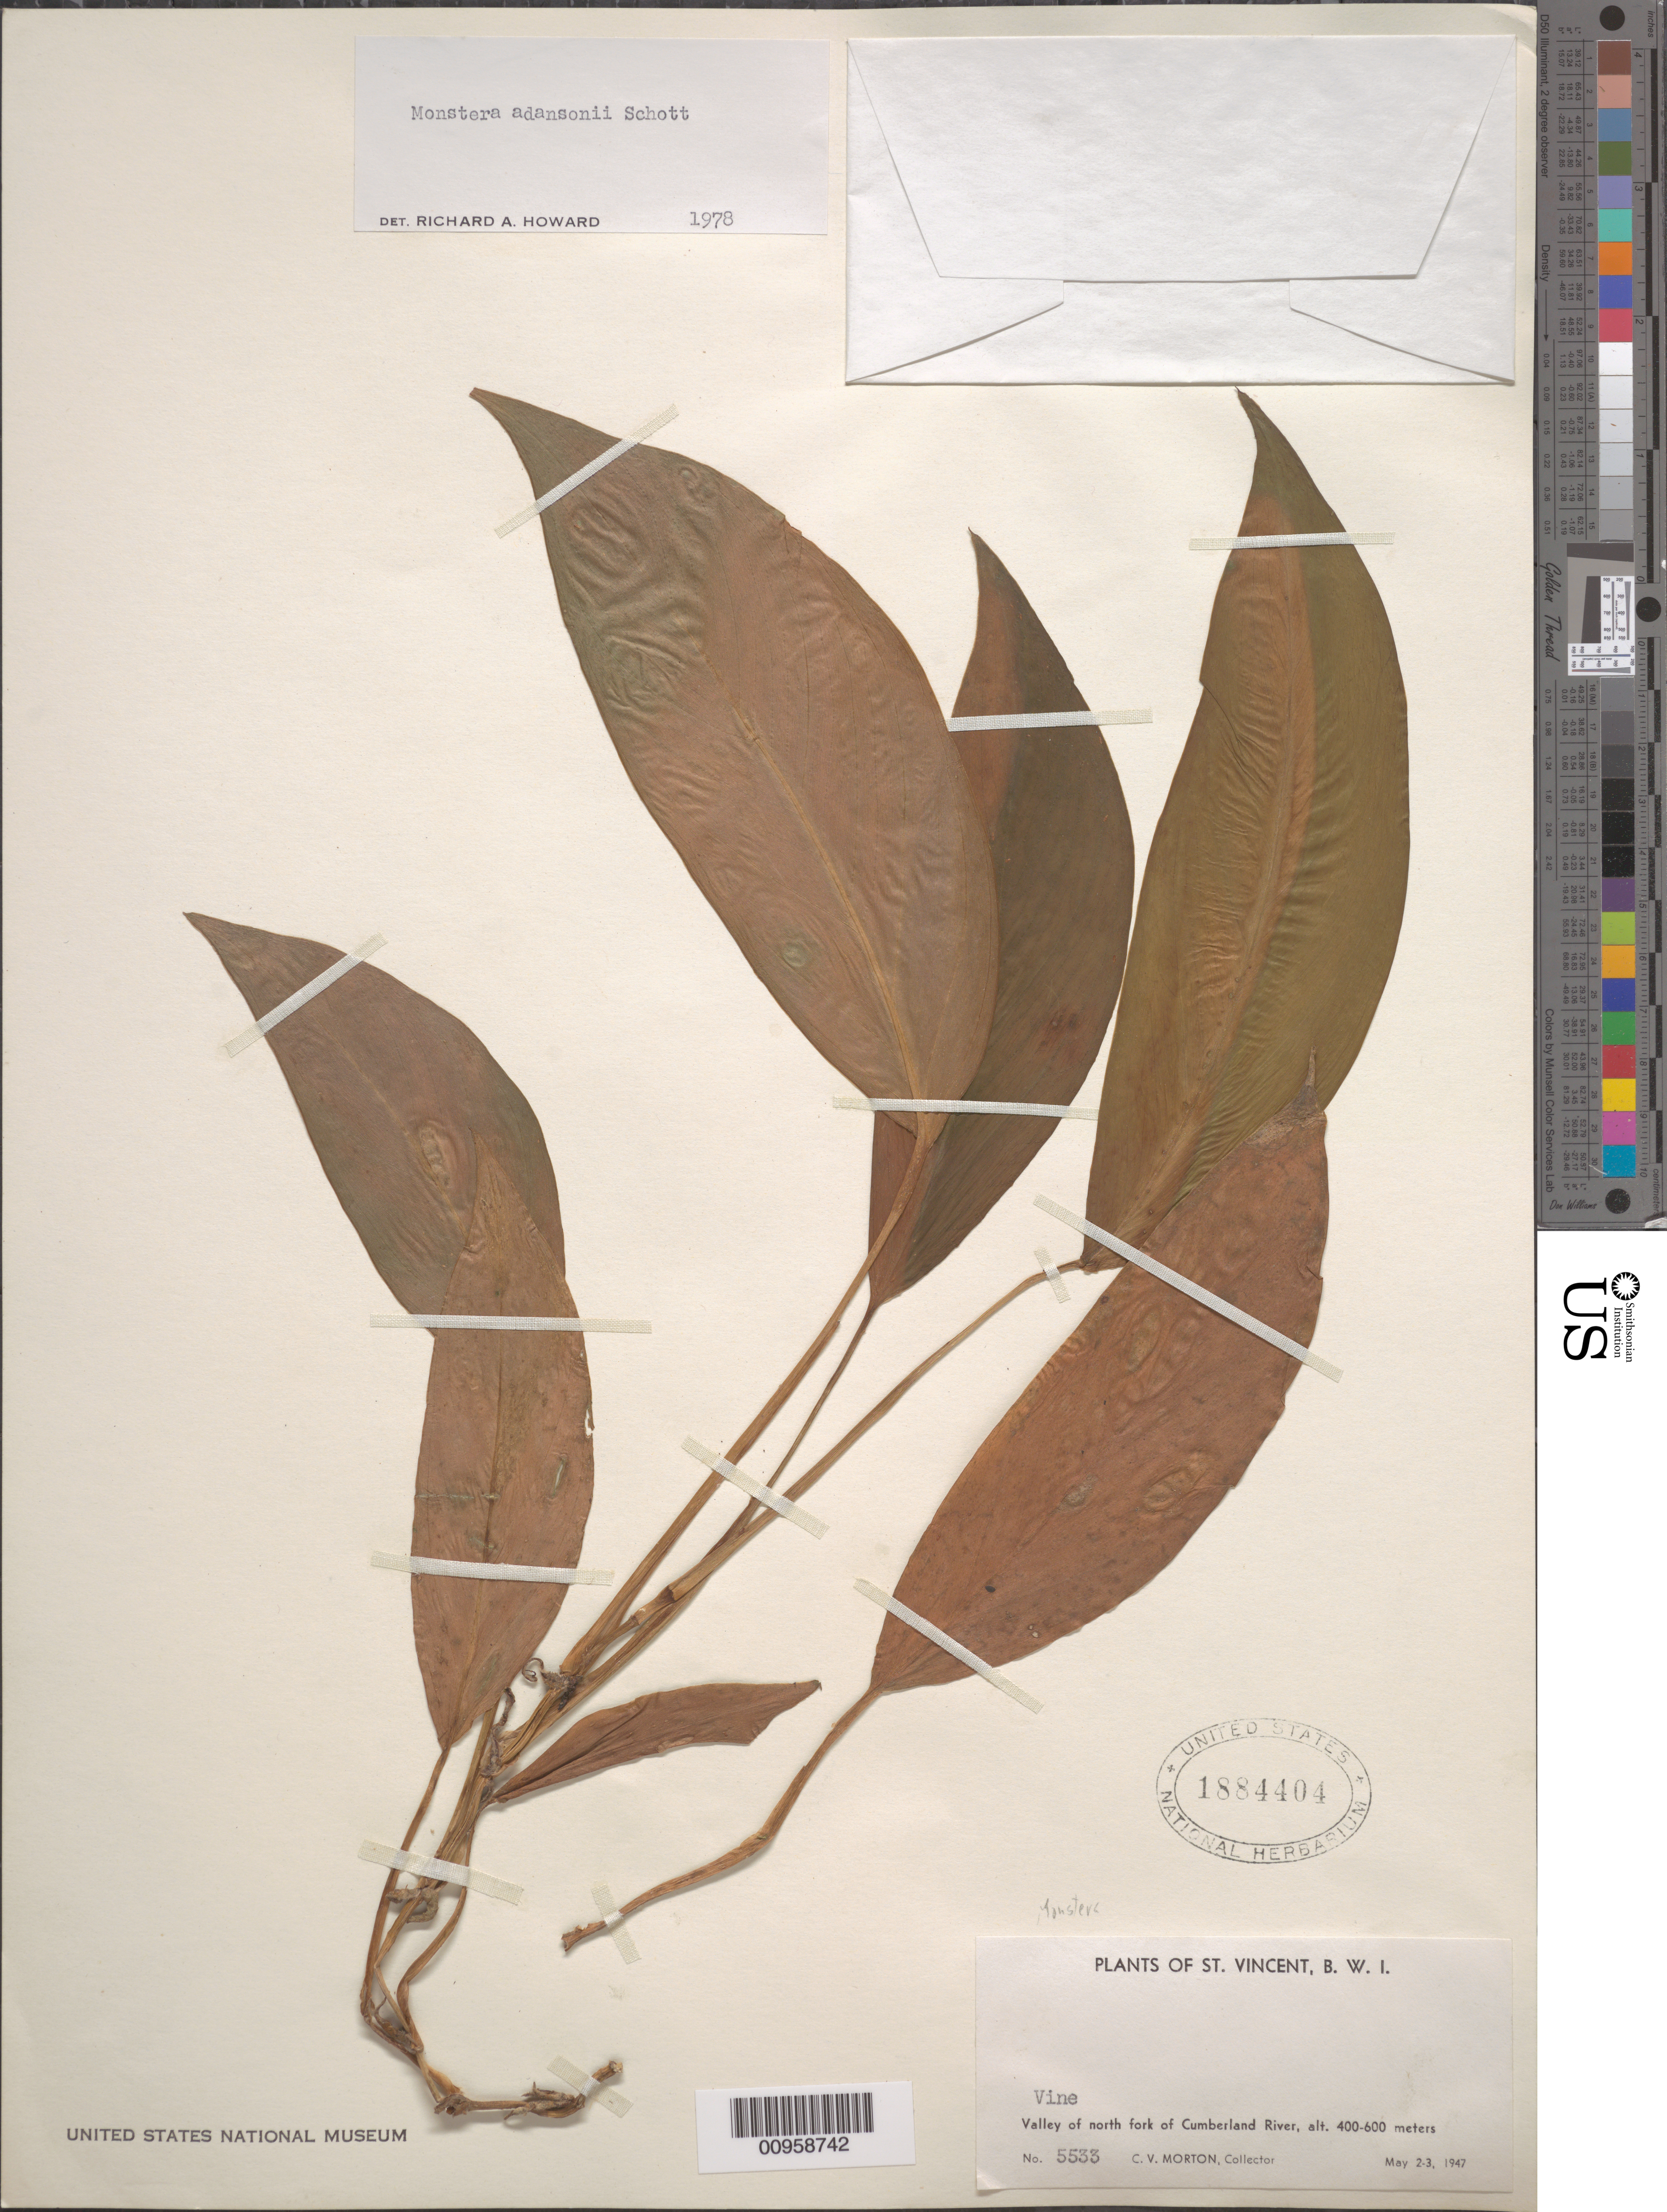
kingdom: Plantae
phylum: Tracheophyta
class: Liliopsida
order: Alismatales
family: Araceae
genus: Monstera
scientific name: Monstera adansonii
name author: Schott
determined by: Howard, R. A.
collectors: C. V. Morton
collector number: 5533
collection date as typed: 02 May 1947 to 03 May 1947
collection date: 1947-05-02/1947-05-03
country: St. Vincent - Grenadines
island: St. Vincent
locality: Valley of north fork of Cumberland River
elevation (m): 400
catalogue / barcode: US 1884404